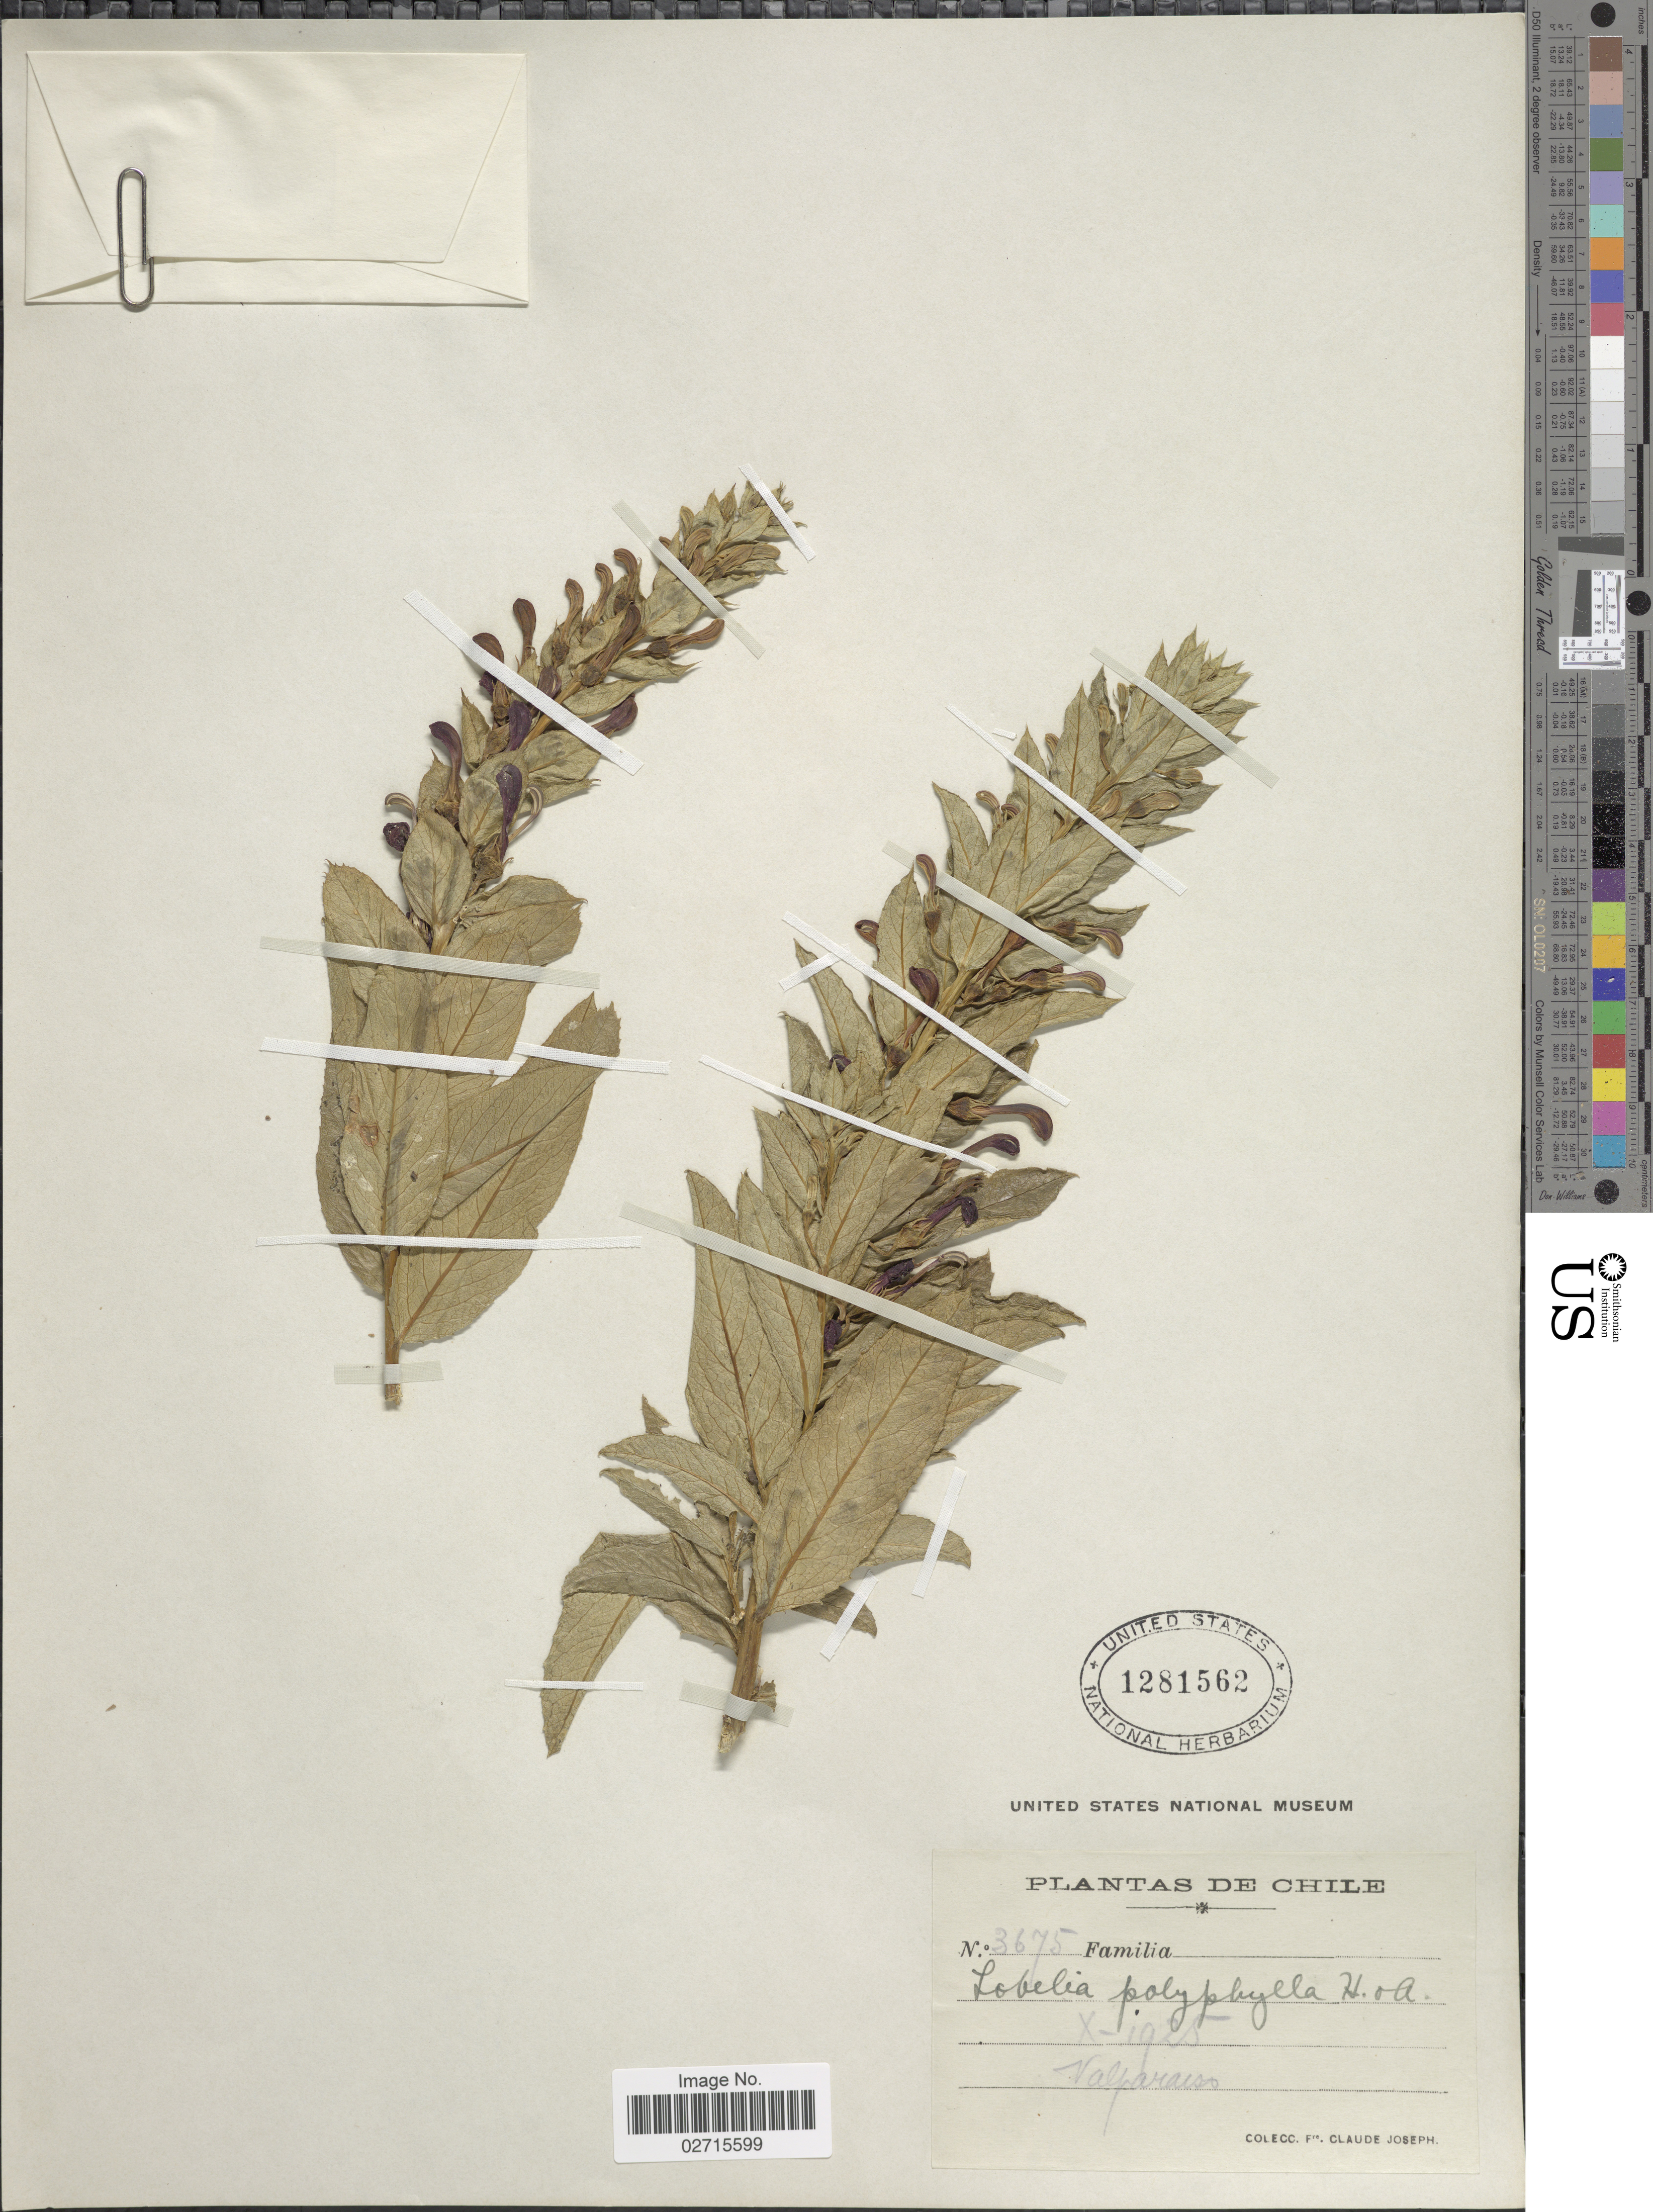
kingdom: Plantae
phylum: Tracheophyta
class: Magnoliopsida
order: Asterales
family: Campanulaceae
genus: Lobelia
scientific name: Lobelia polyphylla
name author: Hook. & Arn.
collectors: Bro. Claude-Joseph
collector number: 3675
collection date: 1925-10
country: Chile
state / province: Valparaíso (V)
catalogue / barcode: US 1281562